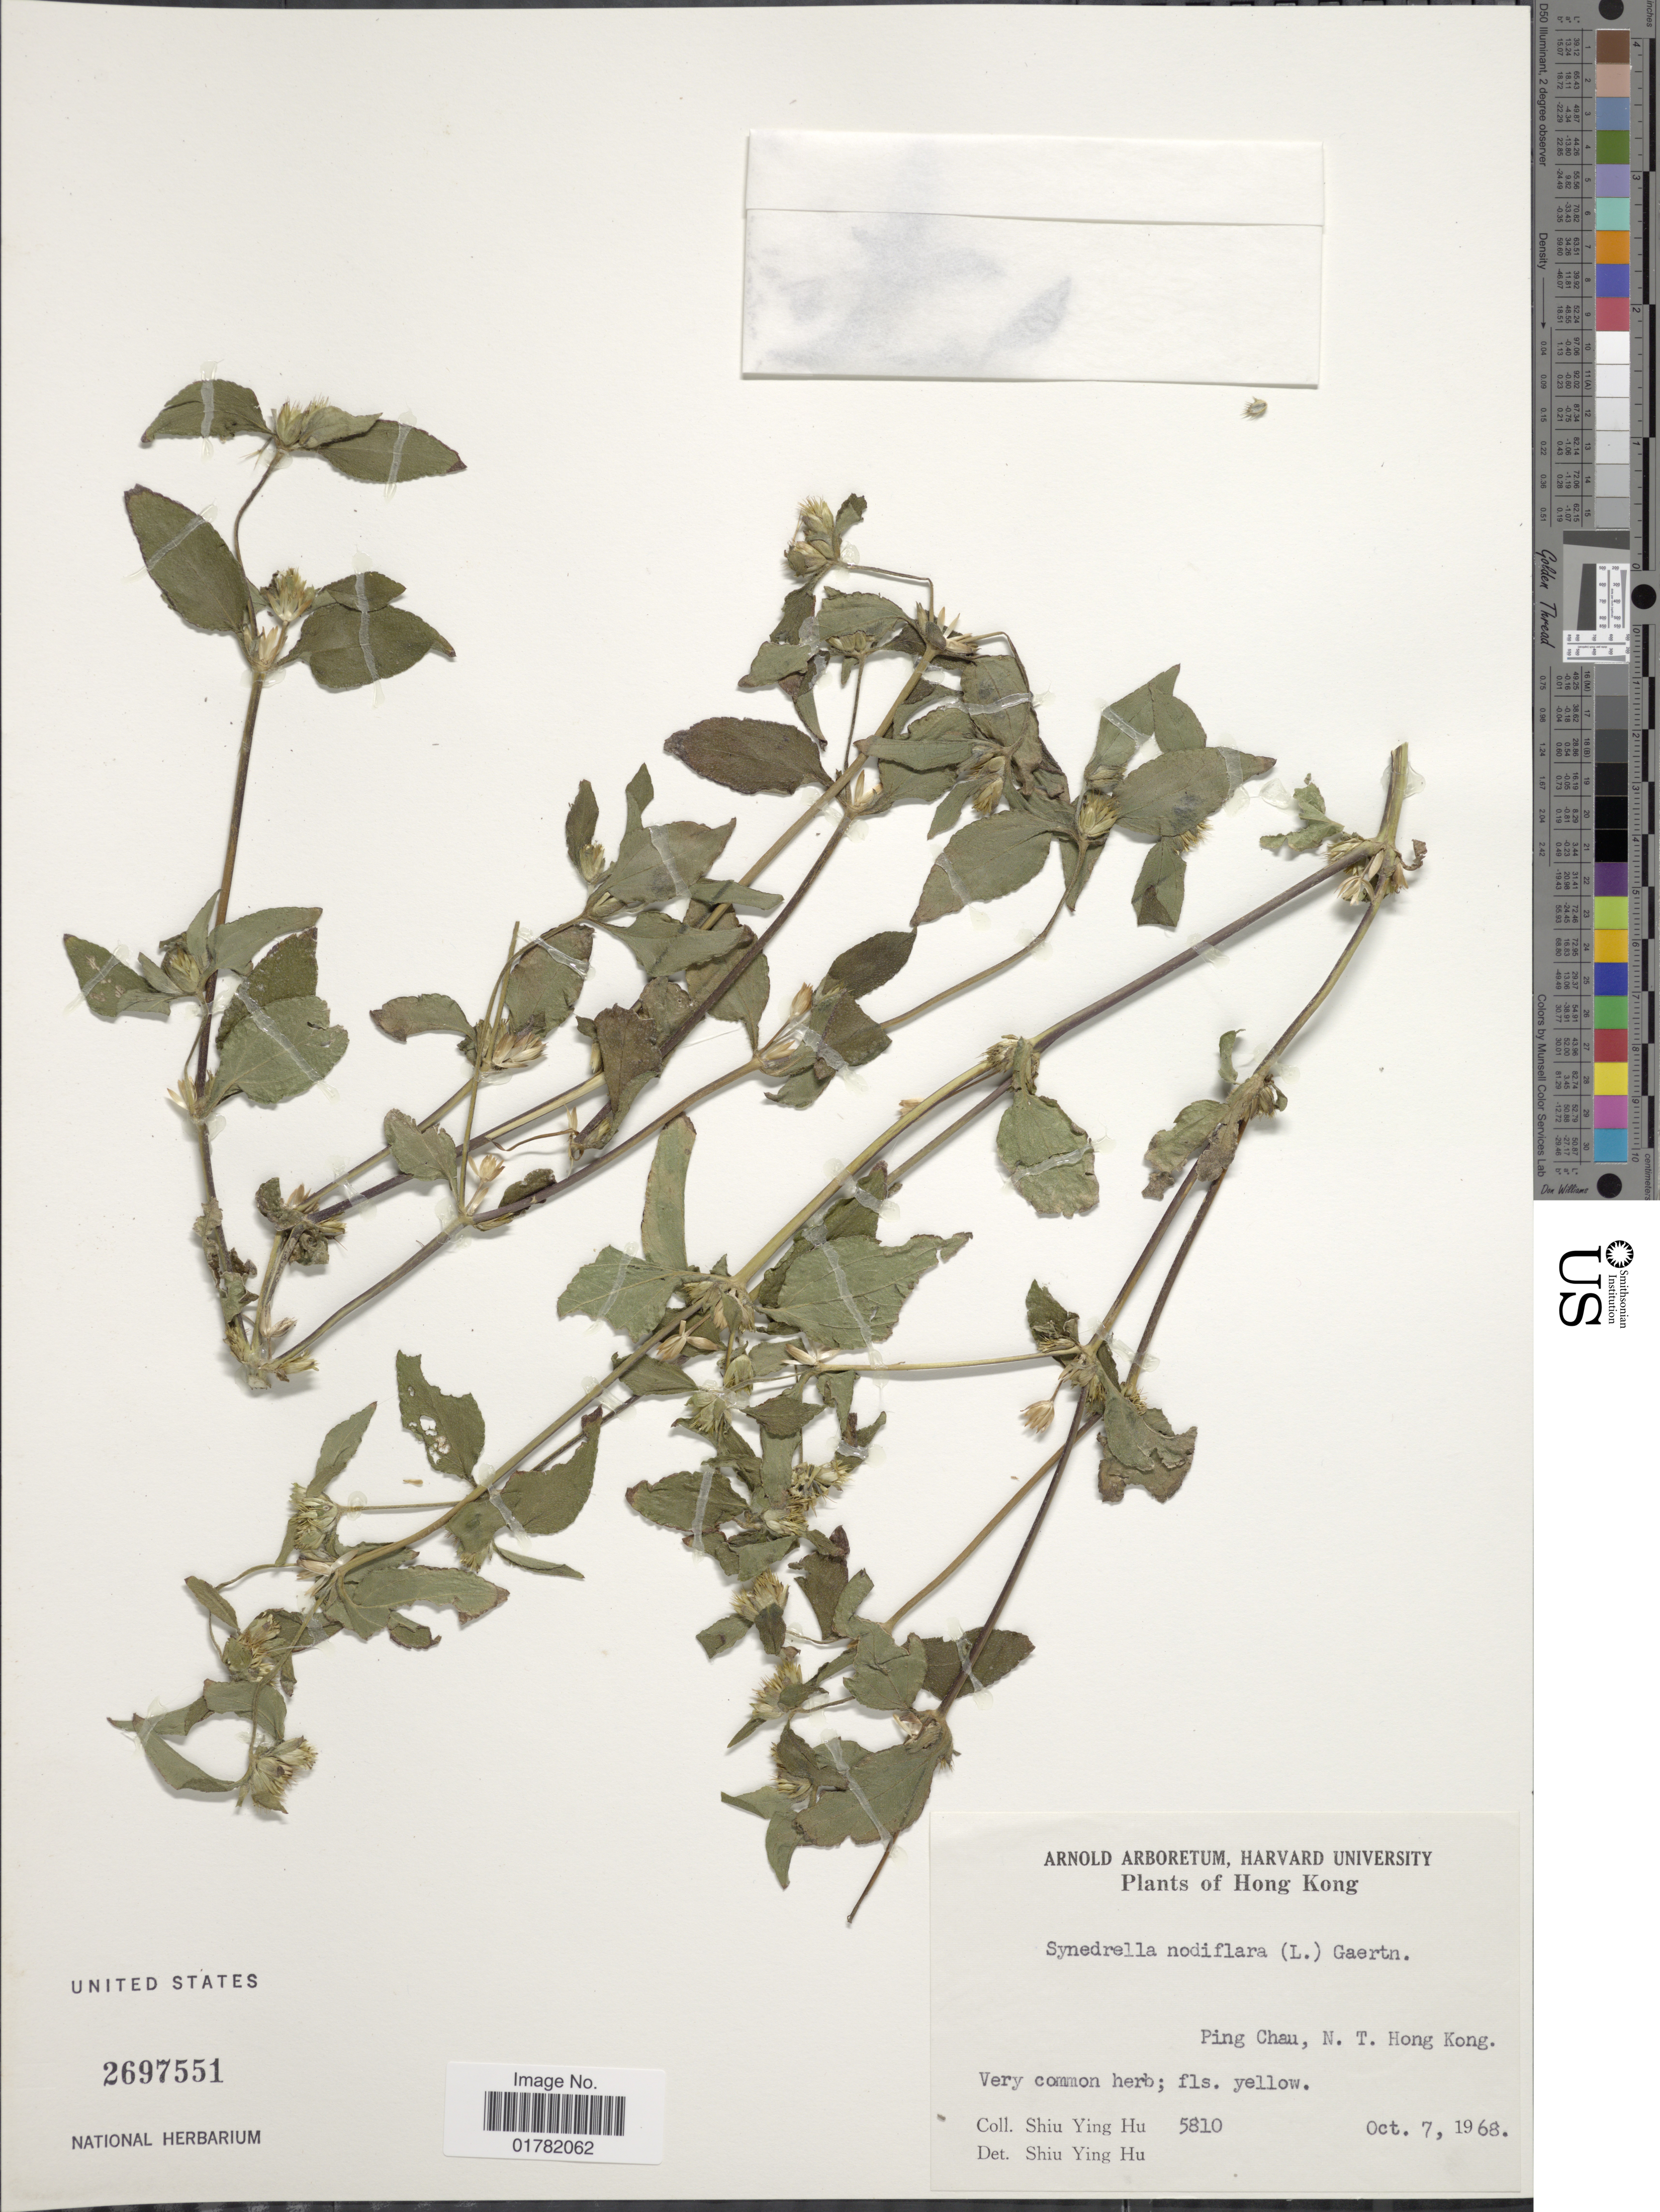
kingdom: Plantae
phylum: Tracheophyta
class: Magnoliopsida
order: Asterales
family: Asteraceae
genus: Synedrella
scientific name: Synedrella nodiflora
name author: (L.) Gaertn.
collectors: S. Y. Hu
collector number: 5810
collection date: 1968-10-07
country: China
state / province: Hong Kong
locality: Ping Chau, N.T. Hong Kong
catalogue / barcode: US 2697551